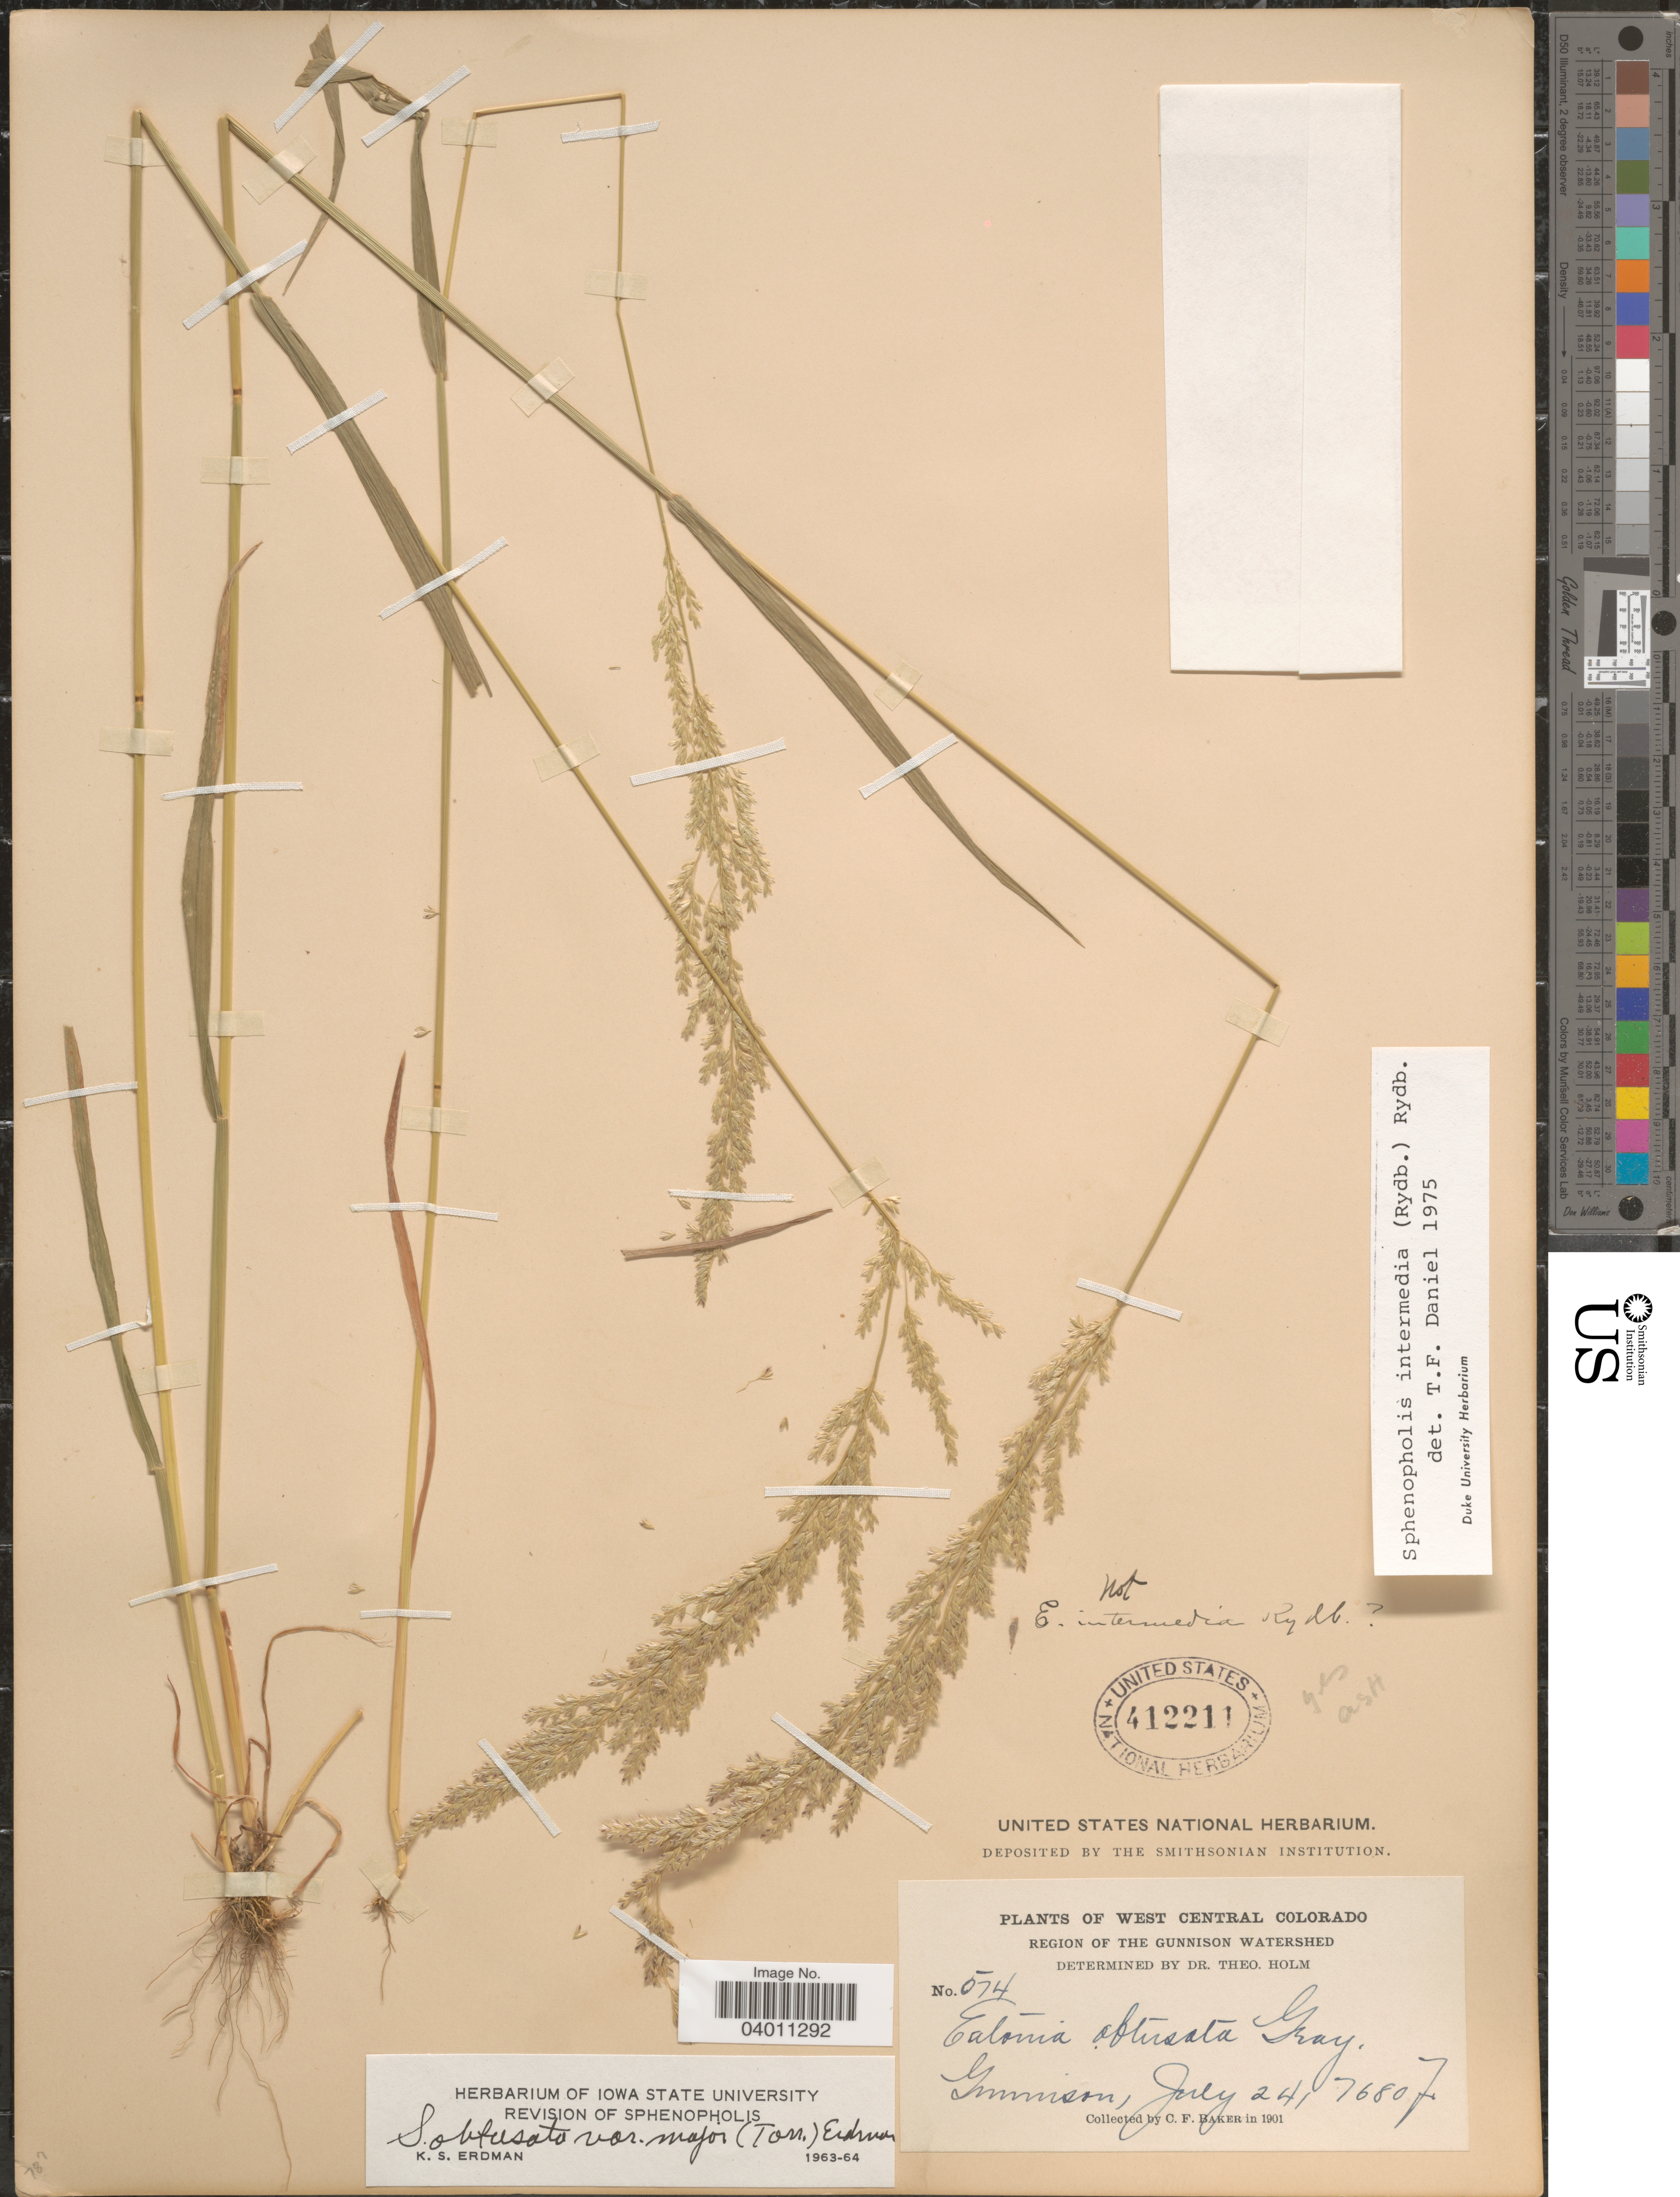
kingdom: Plantae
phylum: Tracheophyta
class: Liliopsida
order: Poales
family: Poaceae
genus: Sphenopholis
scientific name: Sphenopholis intermedia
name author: (Rydb.) Rydb.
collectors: C. F. Baker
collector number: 574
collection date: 1901-07-24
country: United States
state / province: Colorado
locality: West Central Colorado. Region of the Gunnison Watershed. Gunnison.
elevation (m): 2341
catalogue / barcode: US 412211